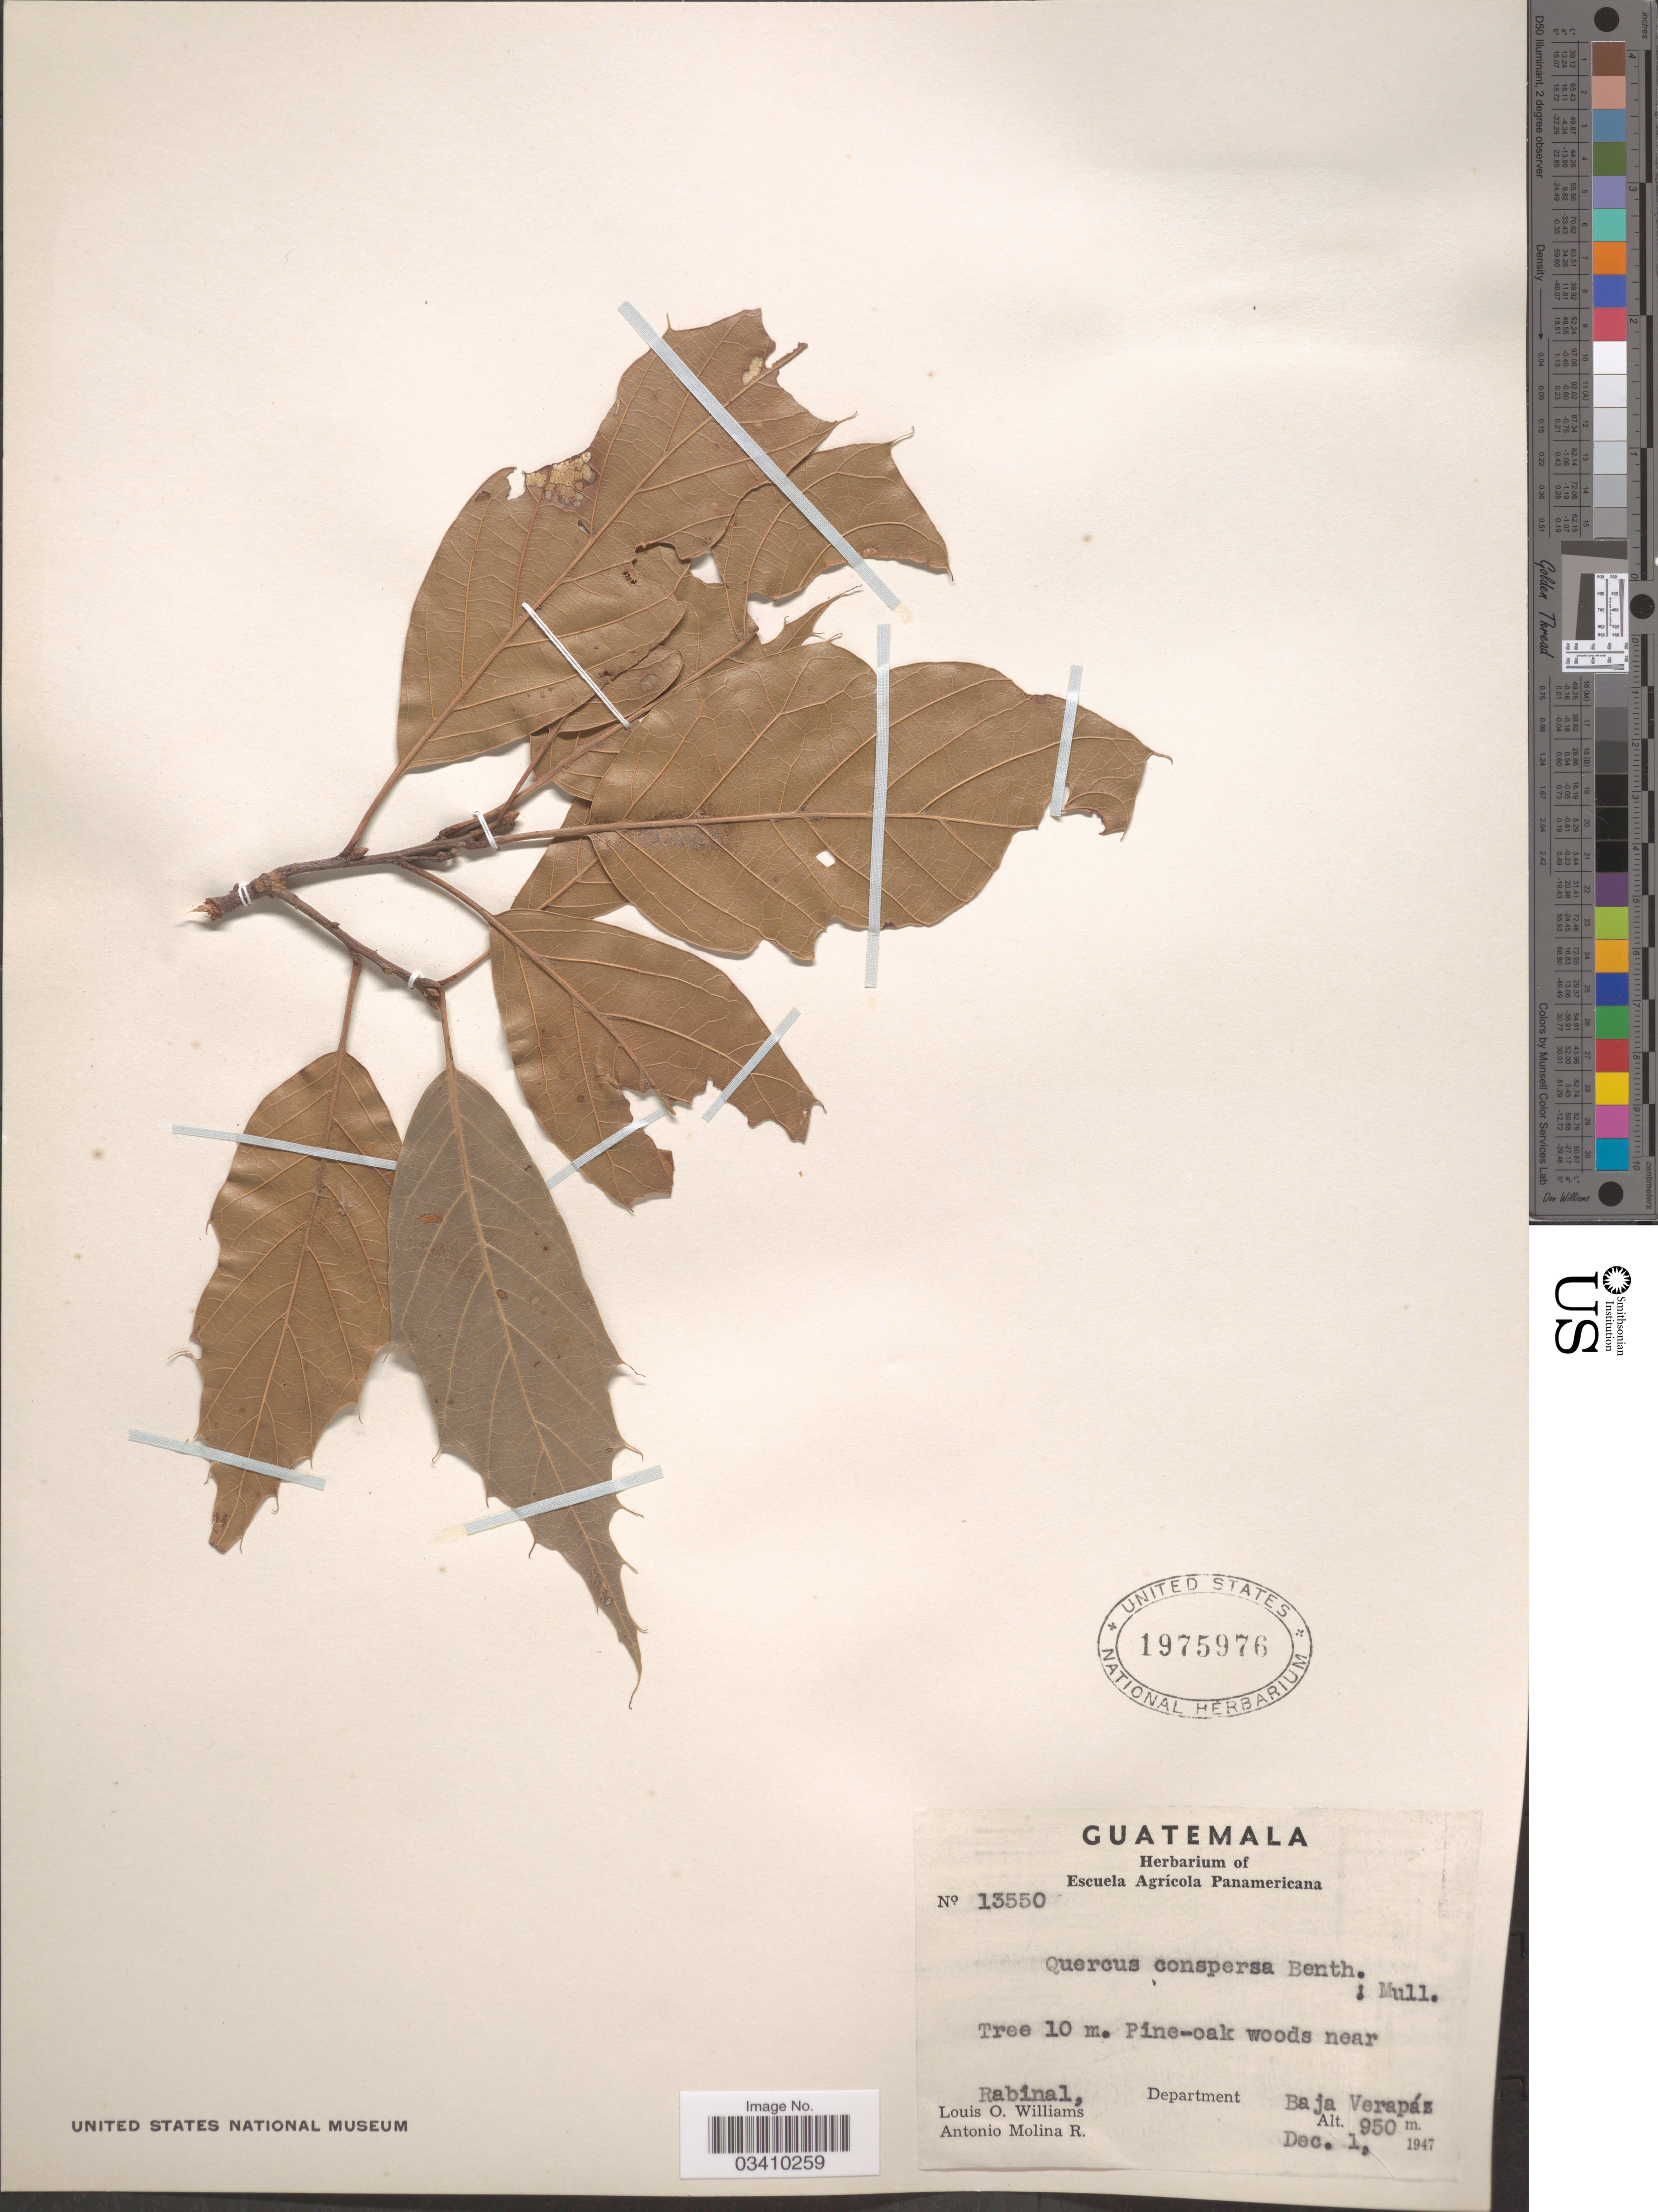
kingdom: Plantae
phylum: Tracheophyta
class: Magnoliopsida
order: Fagales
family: Fagaceae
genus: Quercus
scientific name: Quercus conspersa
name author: Benth.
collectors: L. O. Williams & A. Molina R.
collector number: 13550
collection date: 1947-12-01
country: Guatemala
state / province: Baja Verapaz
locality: Pine-oak woods near Rabinal, Department Baja Verapáz.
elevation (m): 950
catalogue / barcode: US 1975976